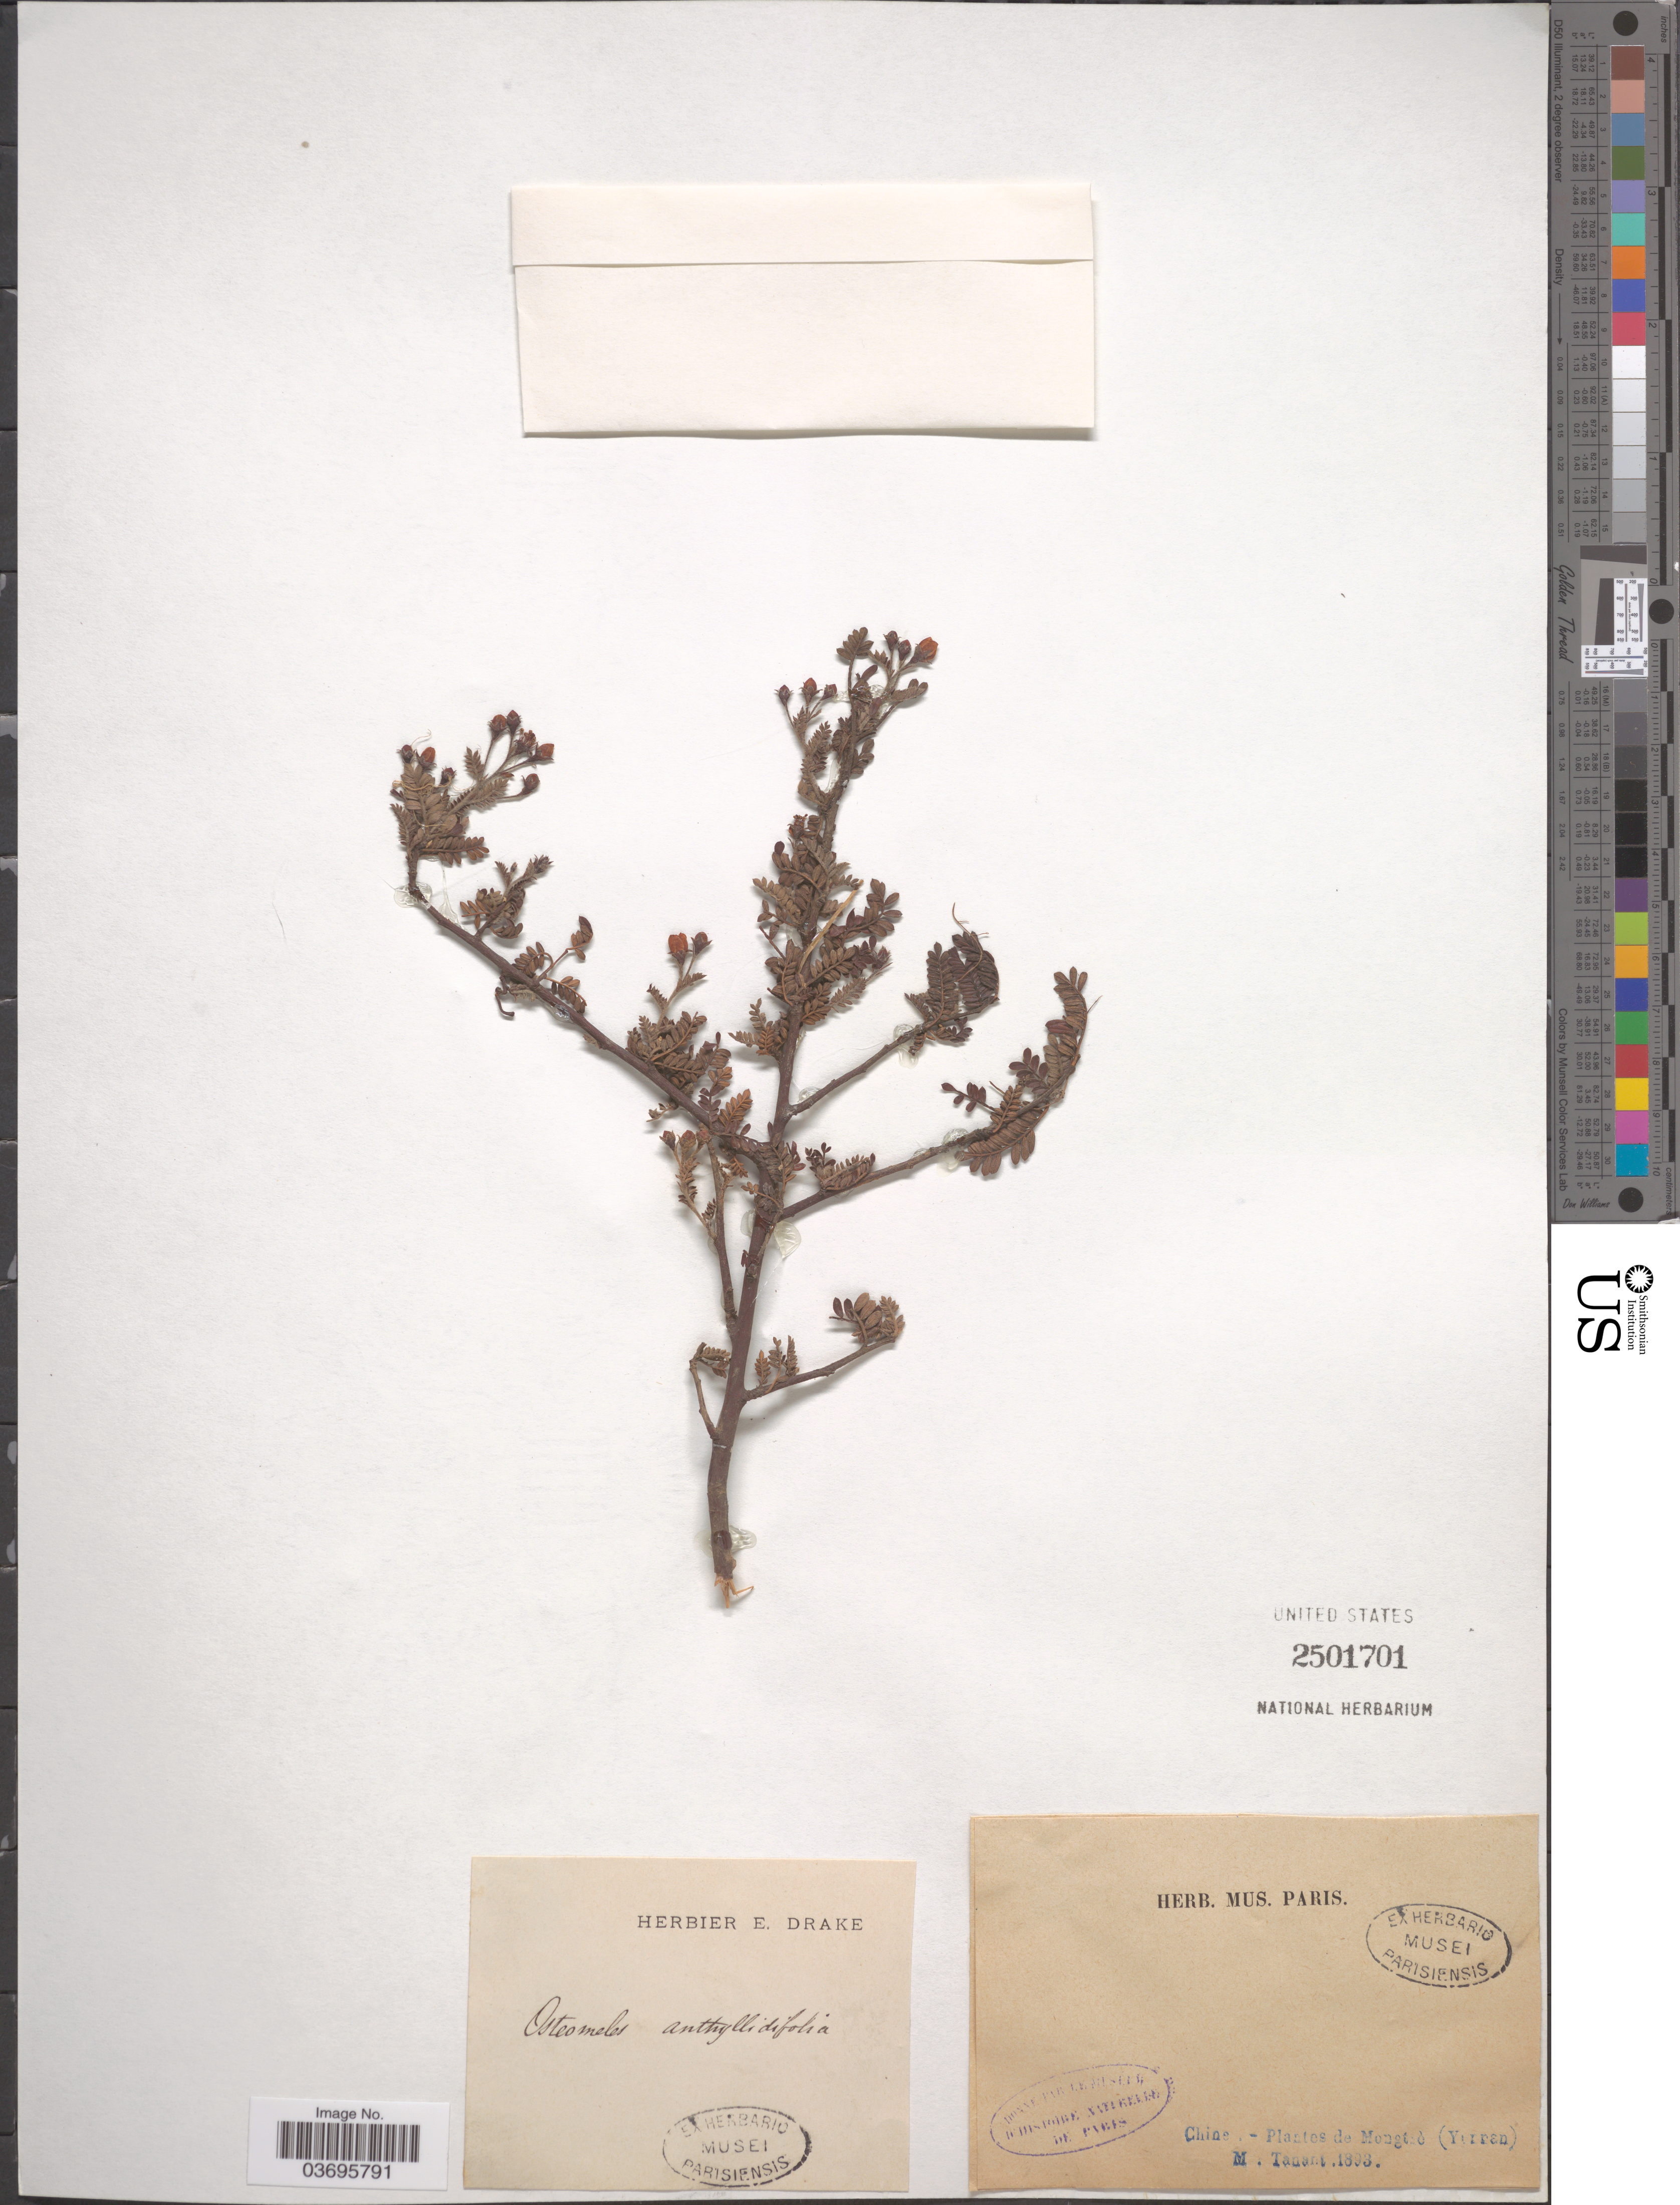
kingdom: Plantae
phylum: Tracheophyta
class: Magnoliopsida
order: Rosales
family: Rosaceae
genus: Osteomeles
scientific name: Osteomeles anthyllidifolia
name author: (Small) Lindl.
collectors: M. Tanant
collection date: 1893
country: China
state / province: Yunnan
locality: Monteo [interpreted].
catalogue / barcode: US 2501701